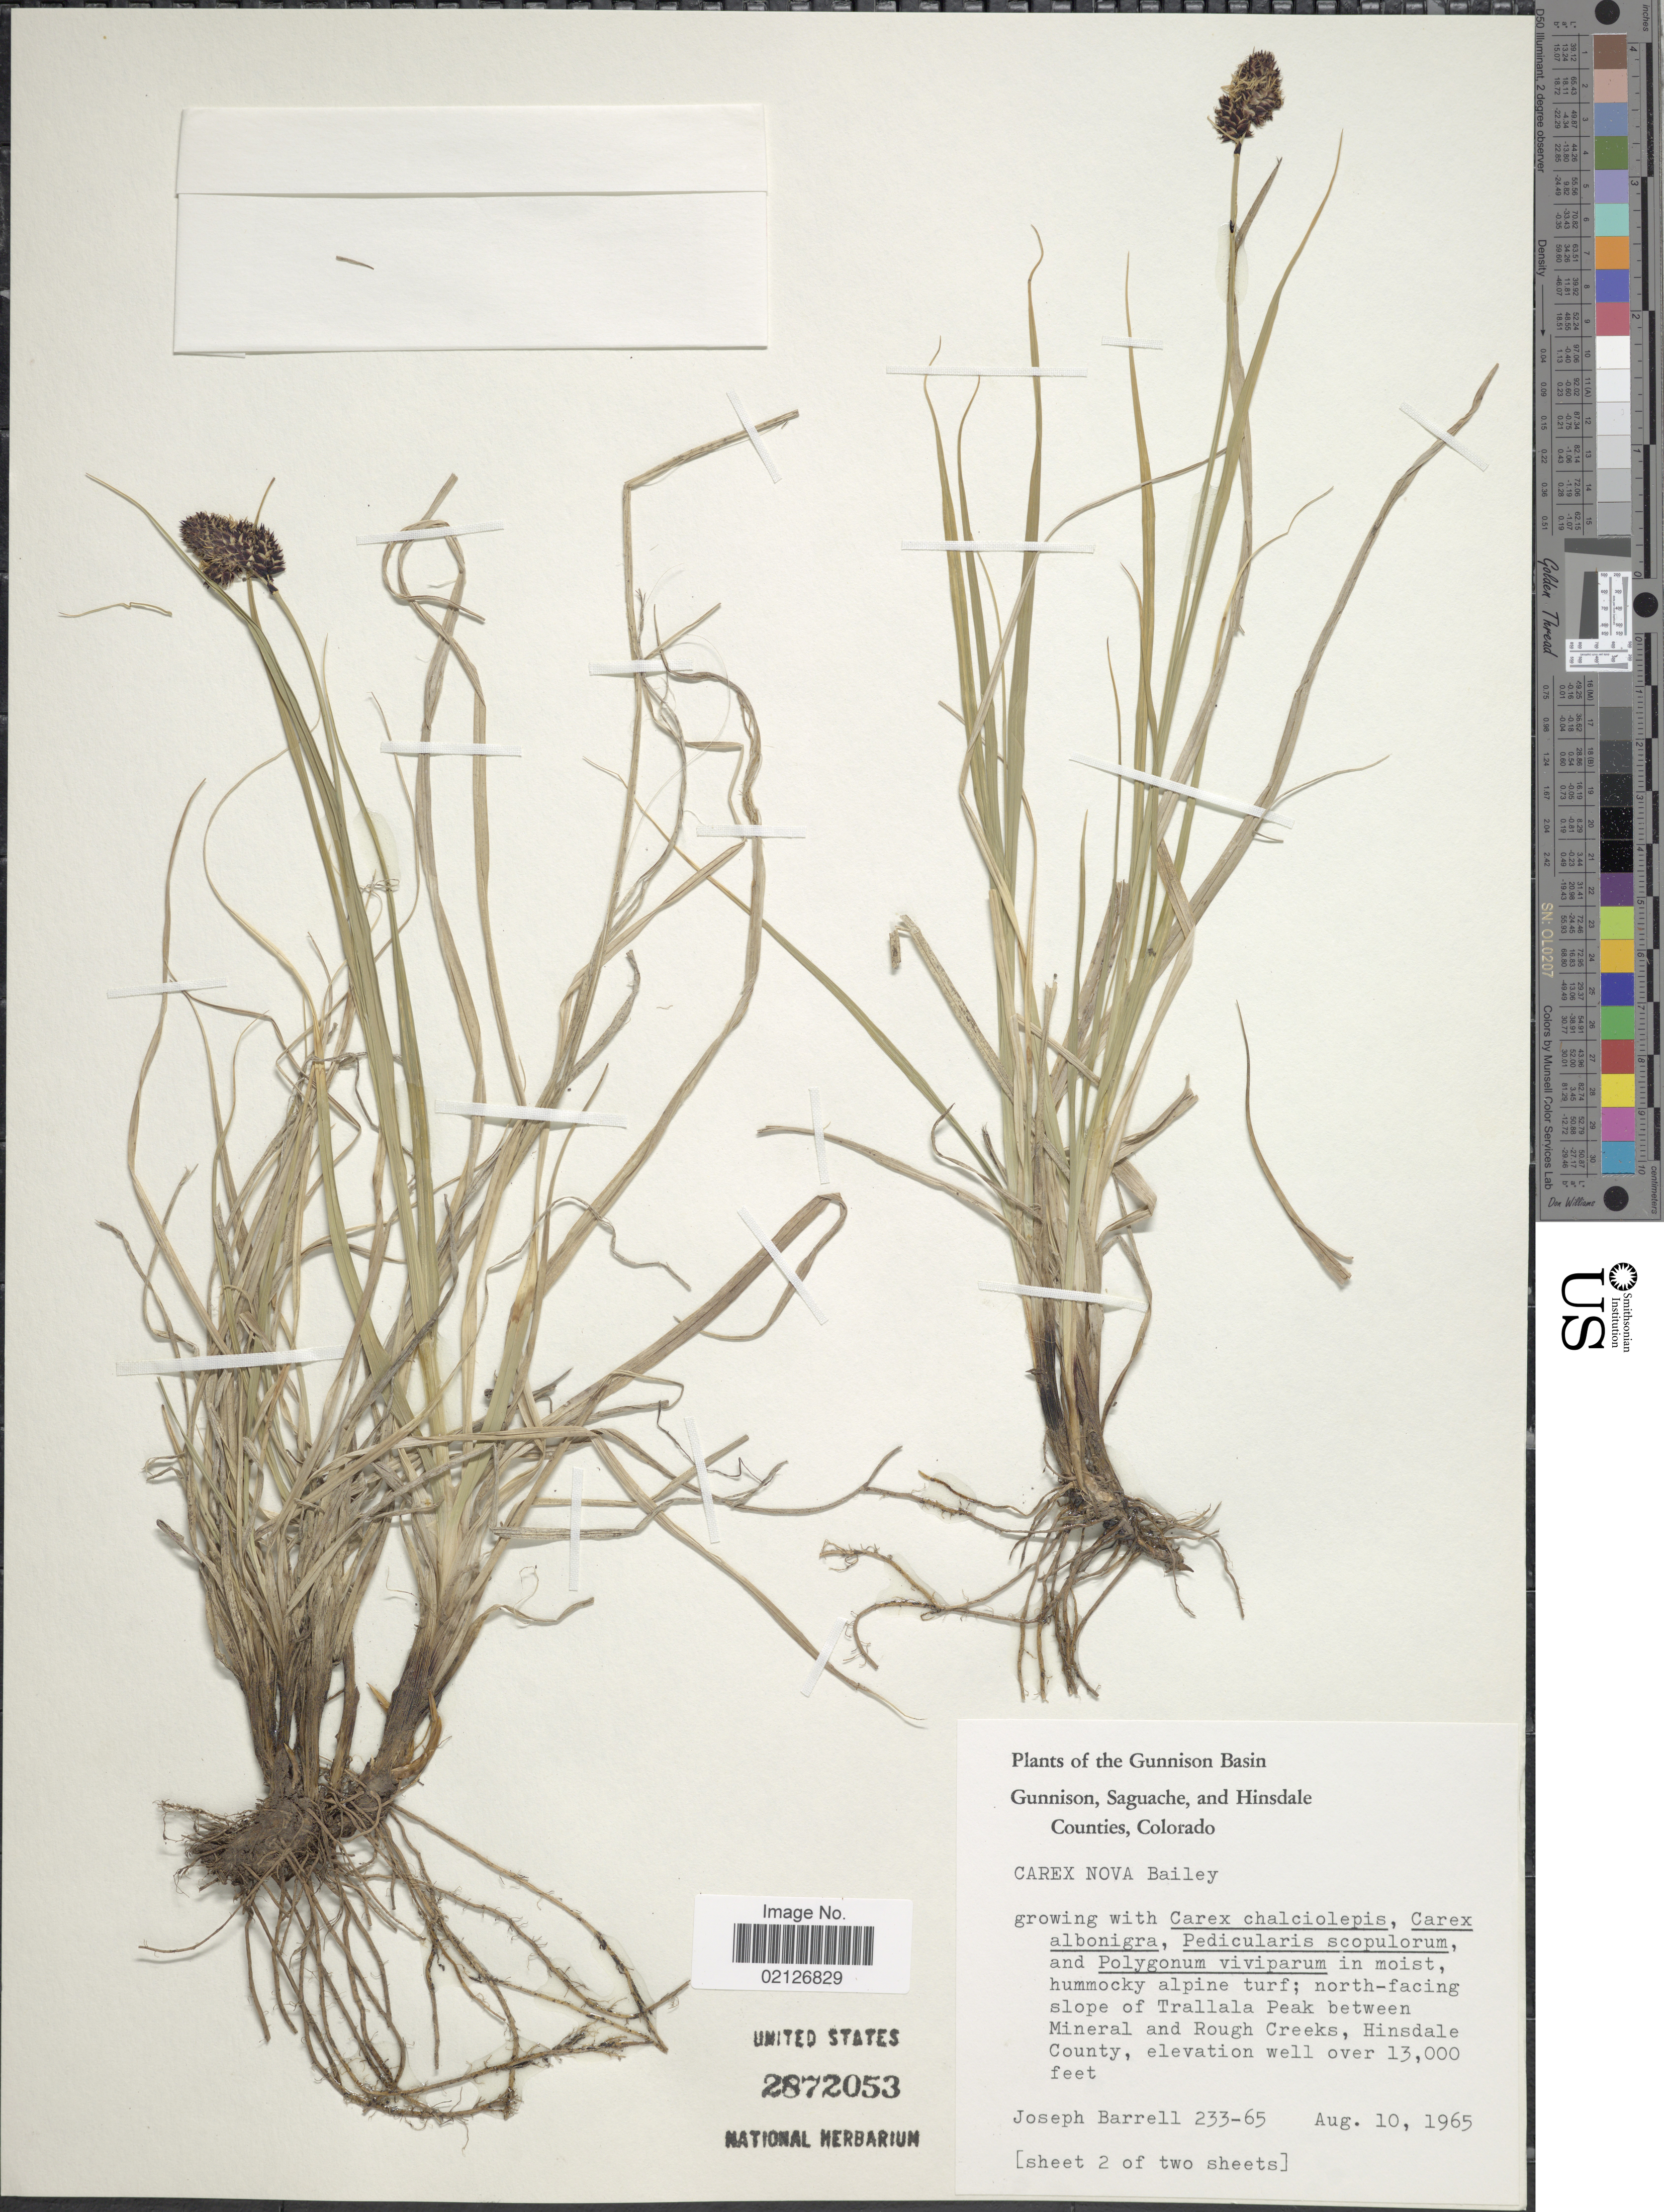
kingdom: Plantae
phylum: Tracheophyta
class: Liliopsida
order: Poales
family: Cyperaceae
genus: Carex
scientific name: Carex nova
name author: L.H. Bailey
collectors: J. Barrell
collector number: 233-65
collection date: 1965-08-10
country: United States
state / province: Colorado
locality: Gunnison Basin, Gunnison, Saguache, and Hinsdale Counties, in moist, hummocky alpine turf; north-facing slope of Trallala Peak between Mineral and Rough Creeks, Hinsdale County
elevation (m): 3962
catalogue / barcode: US 2872053